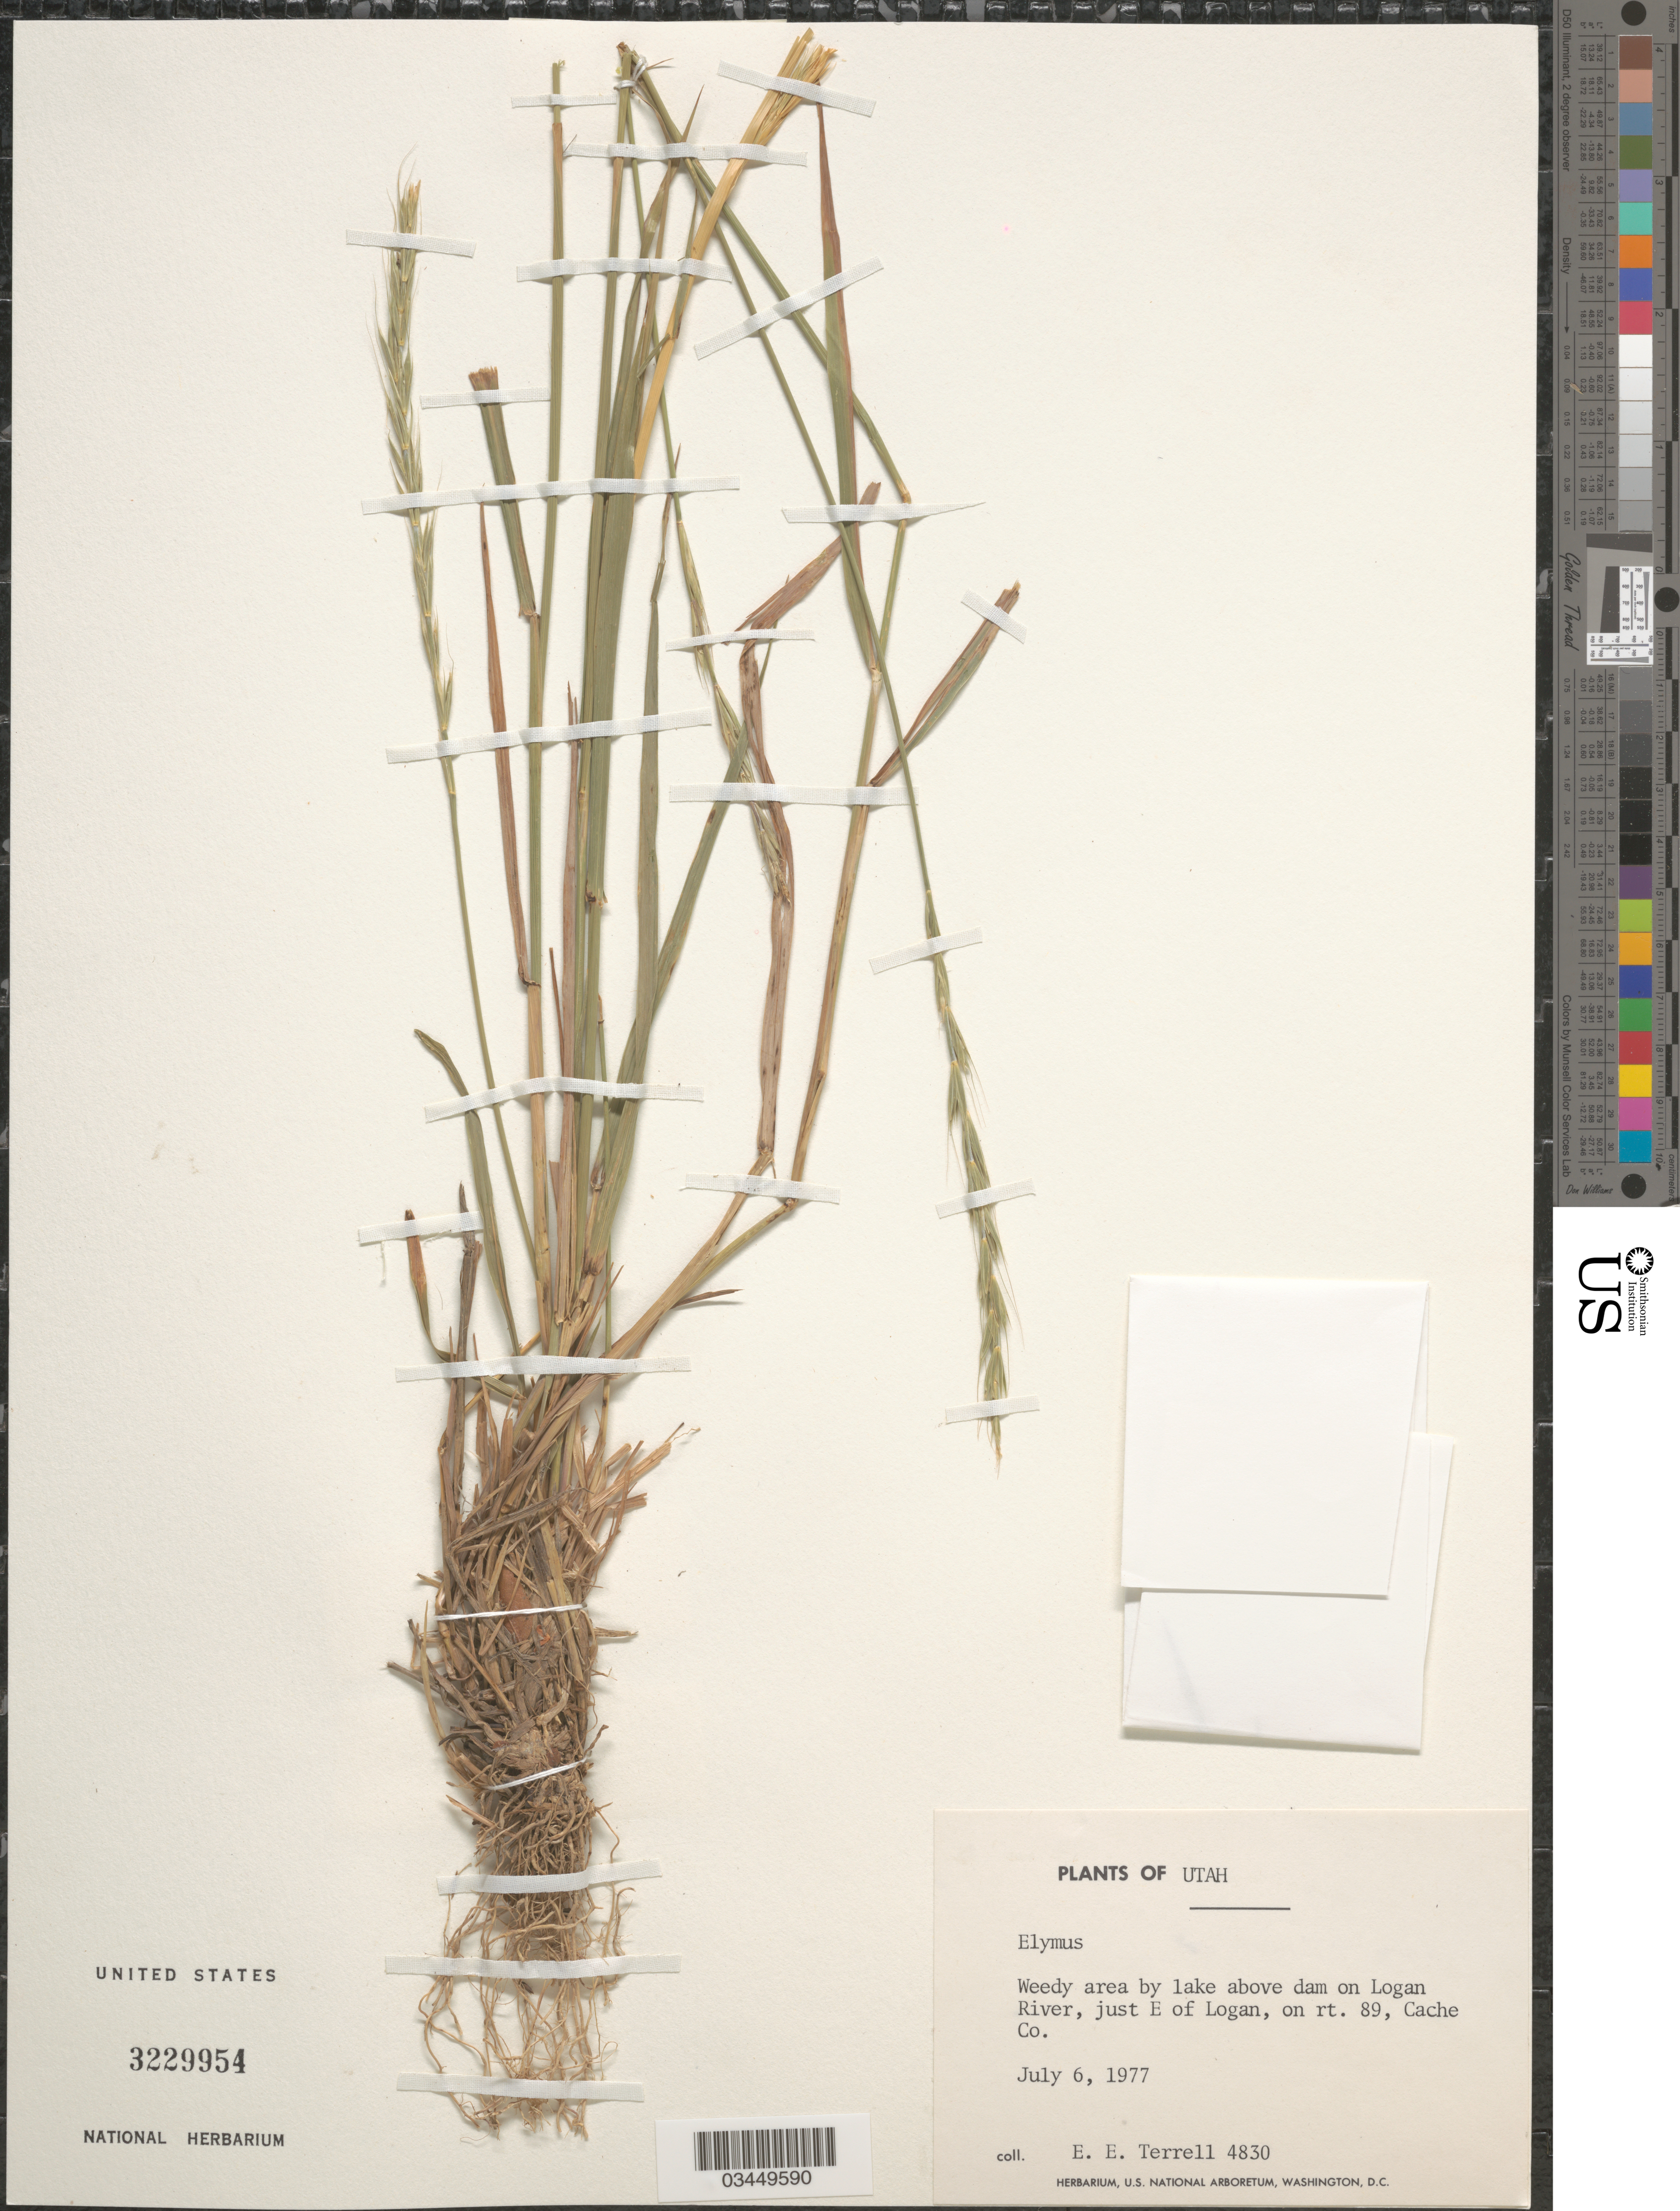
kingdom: Plantae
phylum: Tracheophyta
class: Liliopsida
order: Poales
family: Poaceae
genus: Elymus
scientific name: Elymus sp.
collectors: E. E. Terrell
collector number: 4830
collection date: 1977-07-06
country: United States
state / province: Utah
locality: Weedy area by lake above dam on Logan River, just E of Logan, on rt. 89, Cache Co.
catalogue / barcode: US 3229954